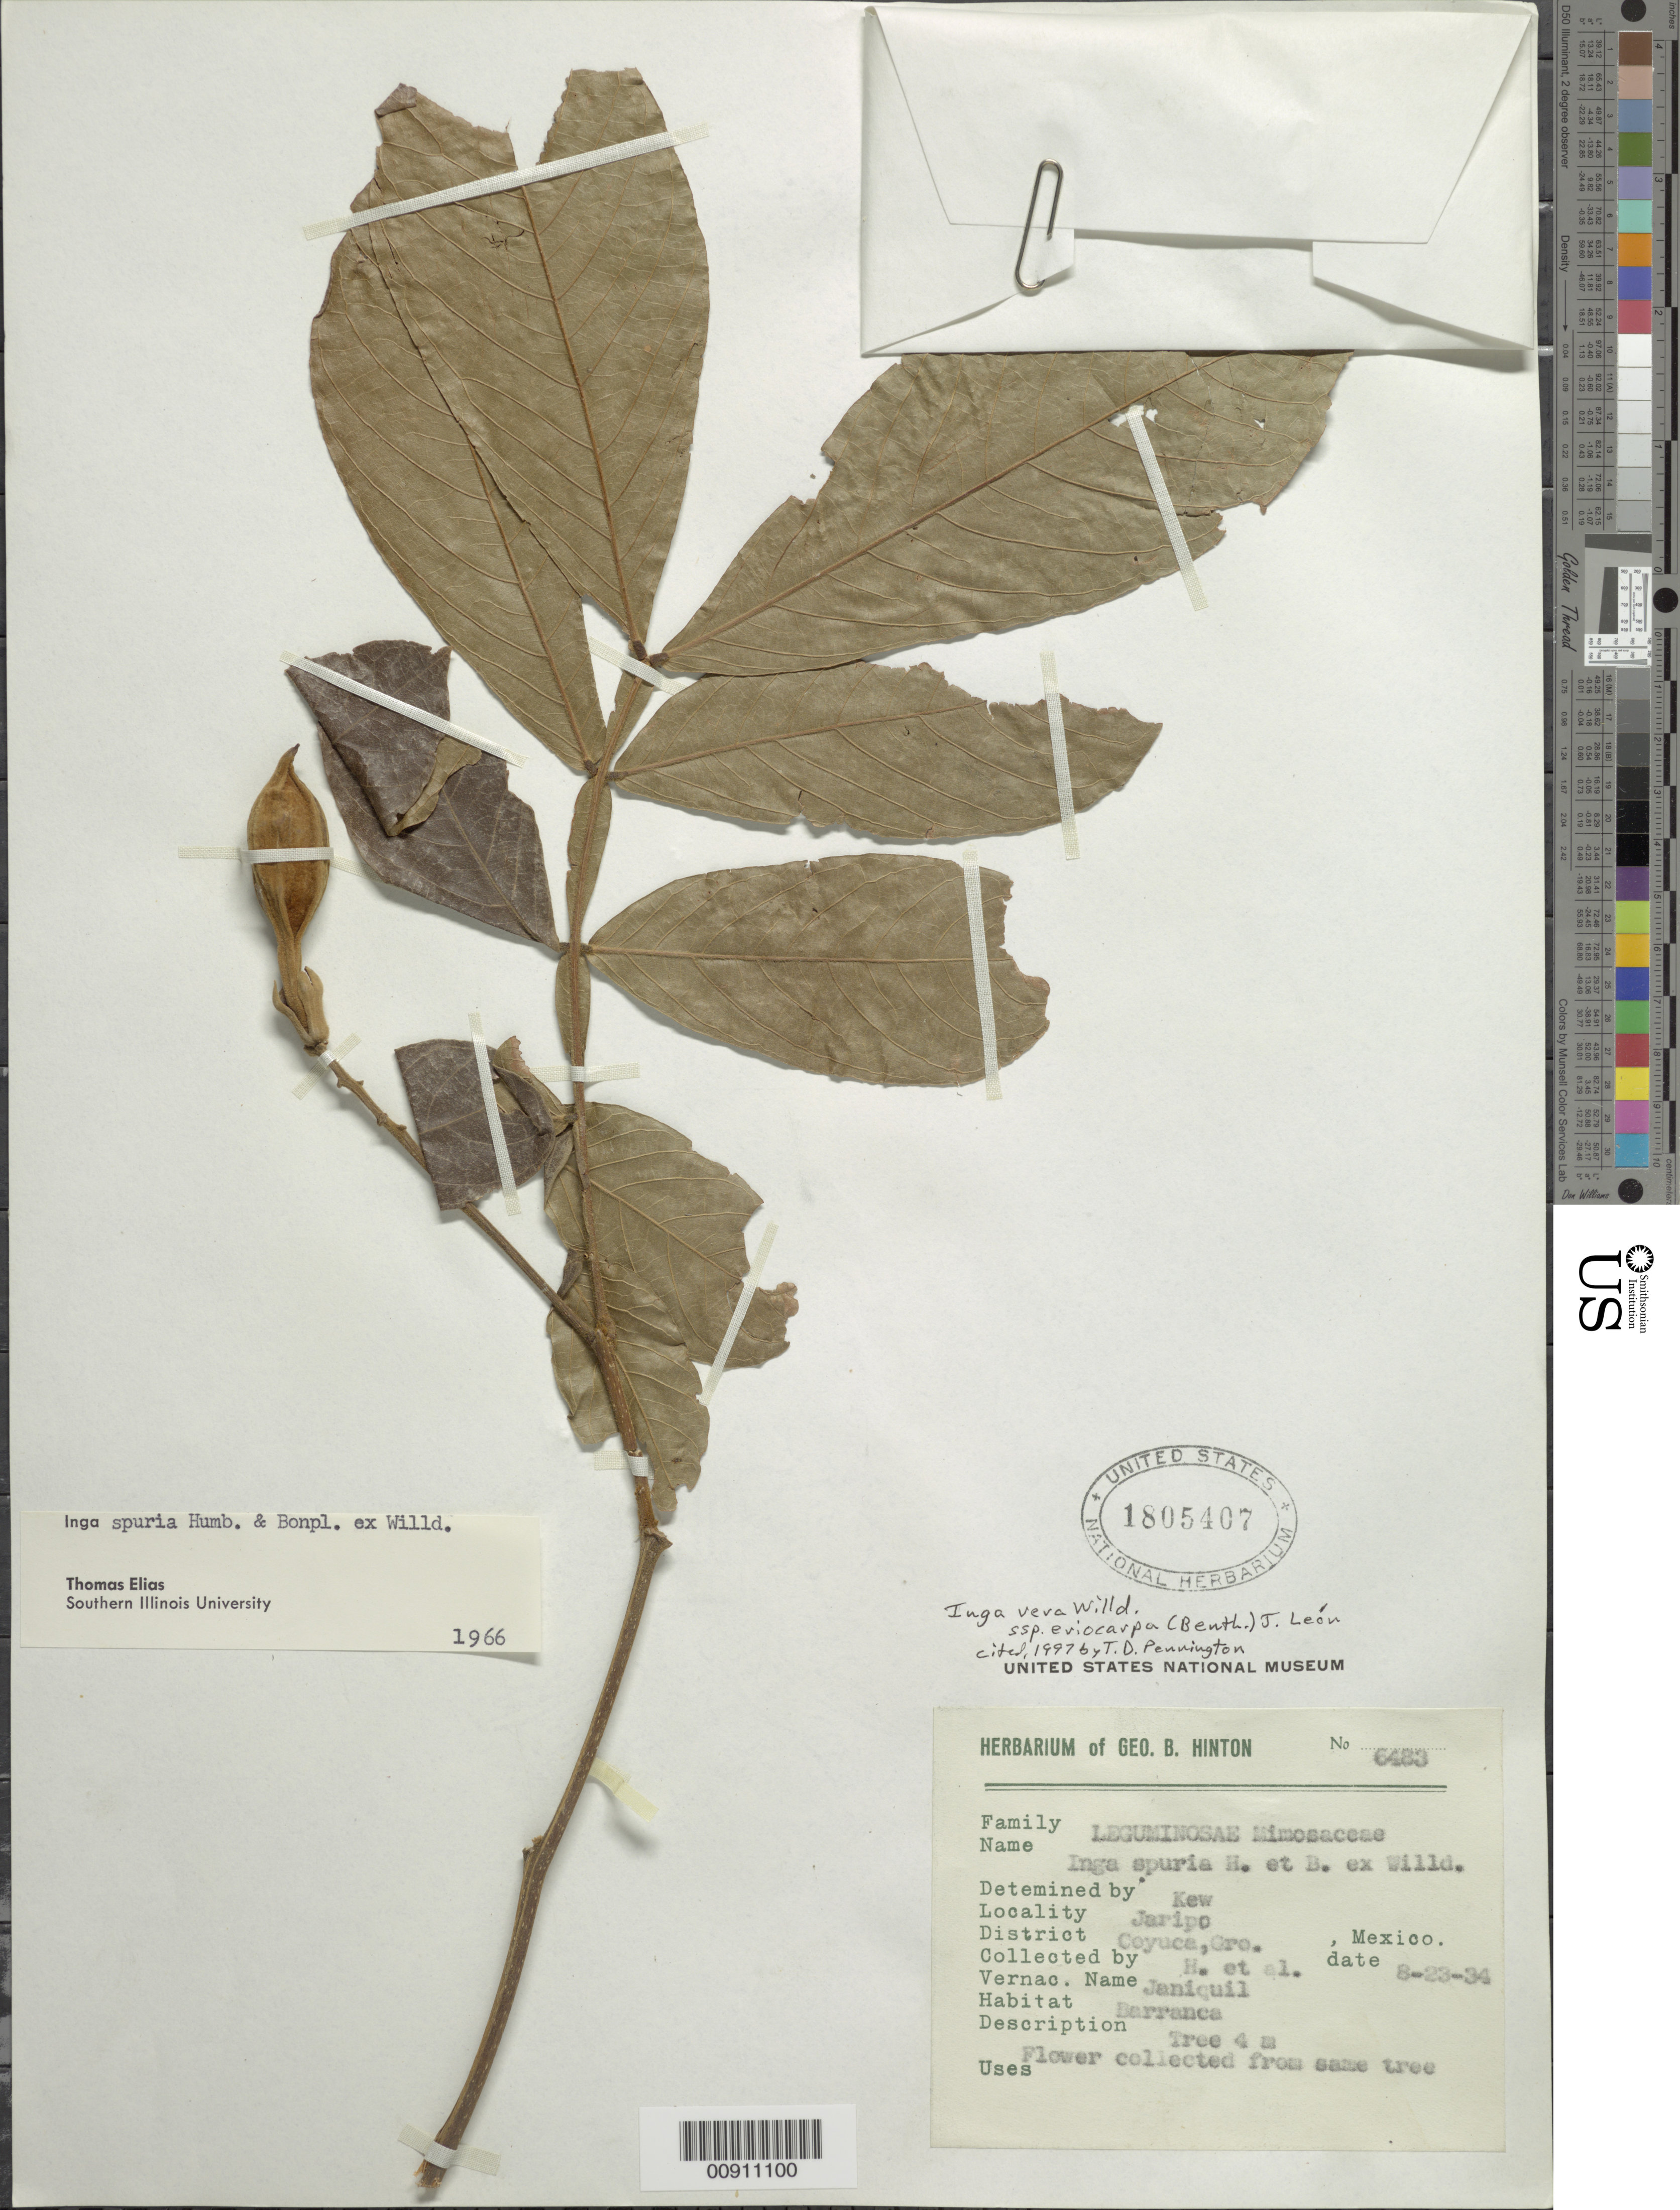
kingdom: Plantae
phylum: Tracheophyta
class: Magnoliopsida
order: Fabales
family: Fabaceae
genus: Inga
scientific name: Inga vera subsp. eriocarpa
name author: (Benth.) J. León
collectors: G. B. Hinton & et al.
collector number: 6483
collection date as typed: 23 Aug 1934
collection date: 1934-08-23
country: Mexico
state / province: Guerrero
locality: Jaripo, District of Coyuca, Guerrero.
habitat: Barranca.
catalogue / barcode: US 1805407